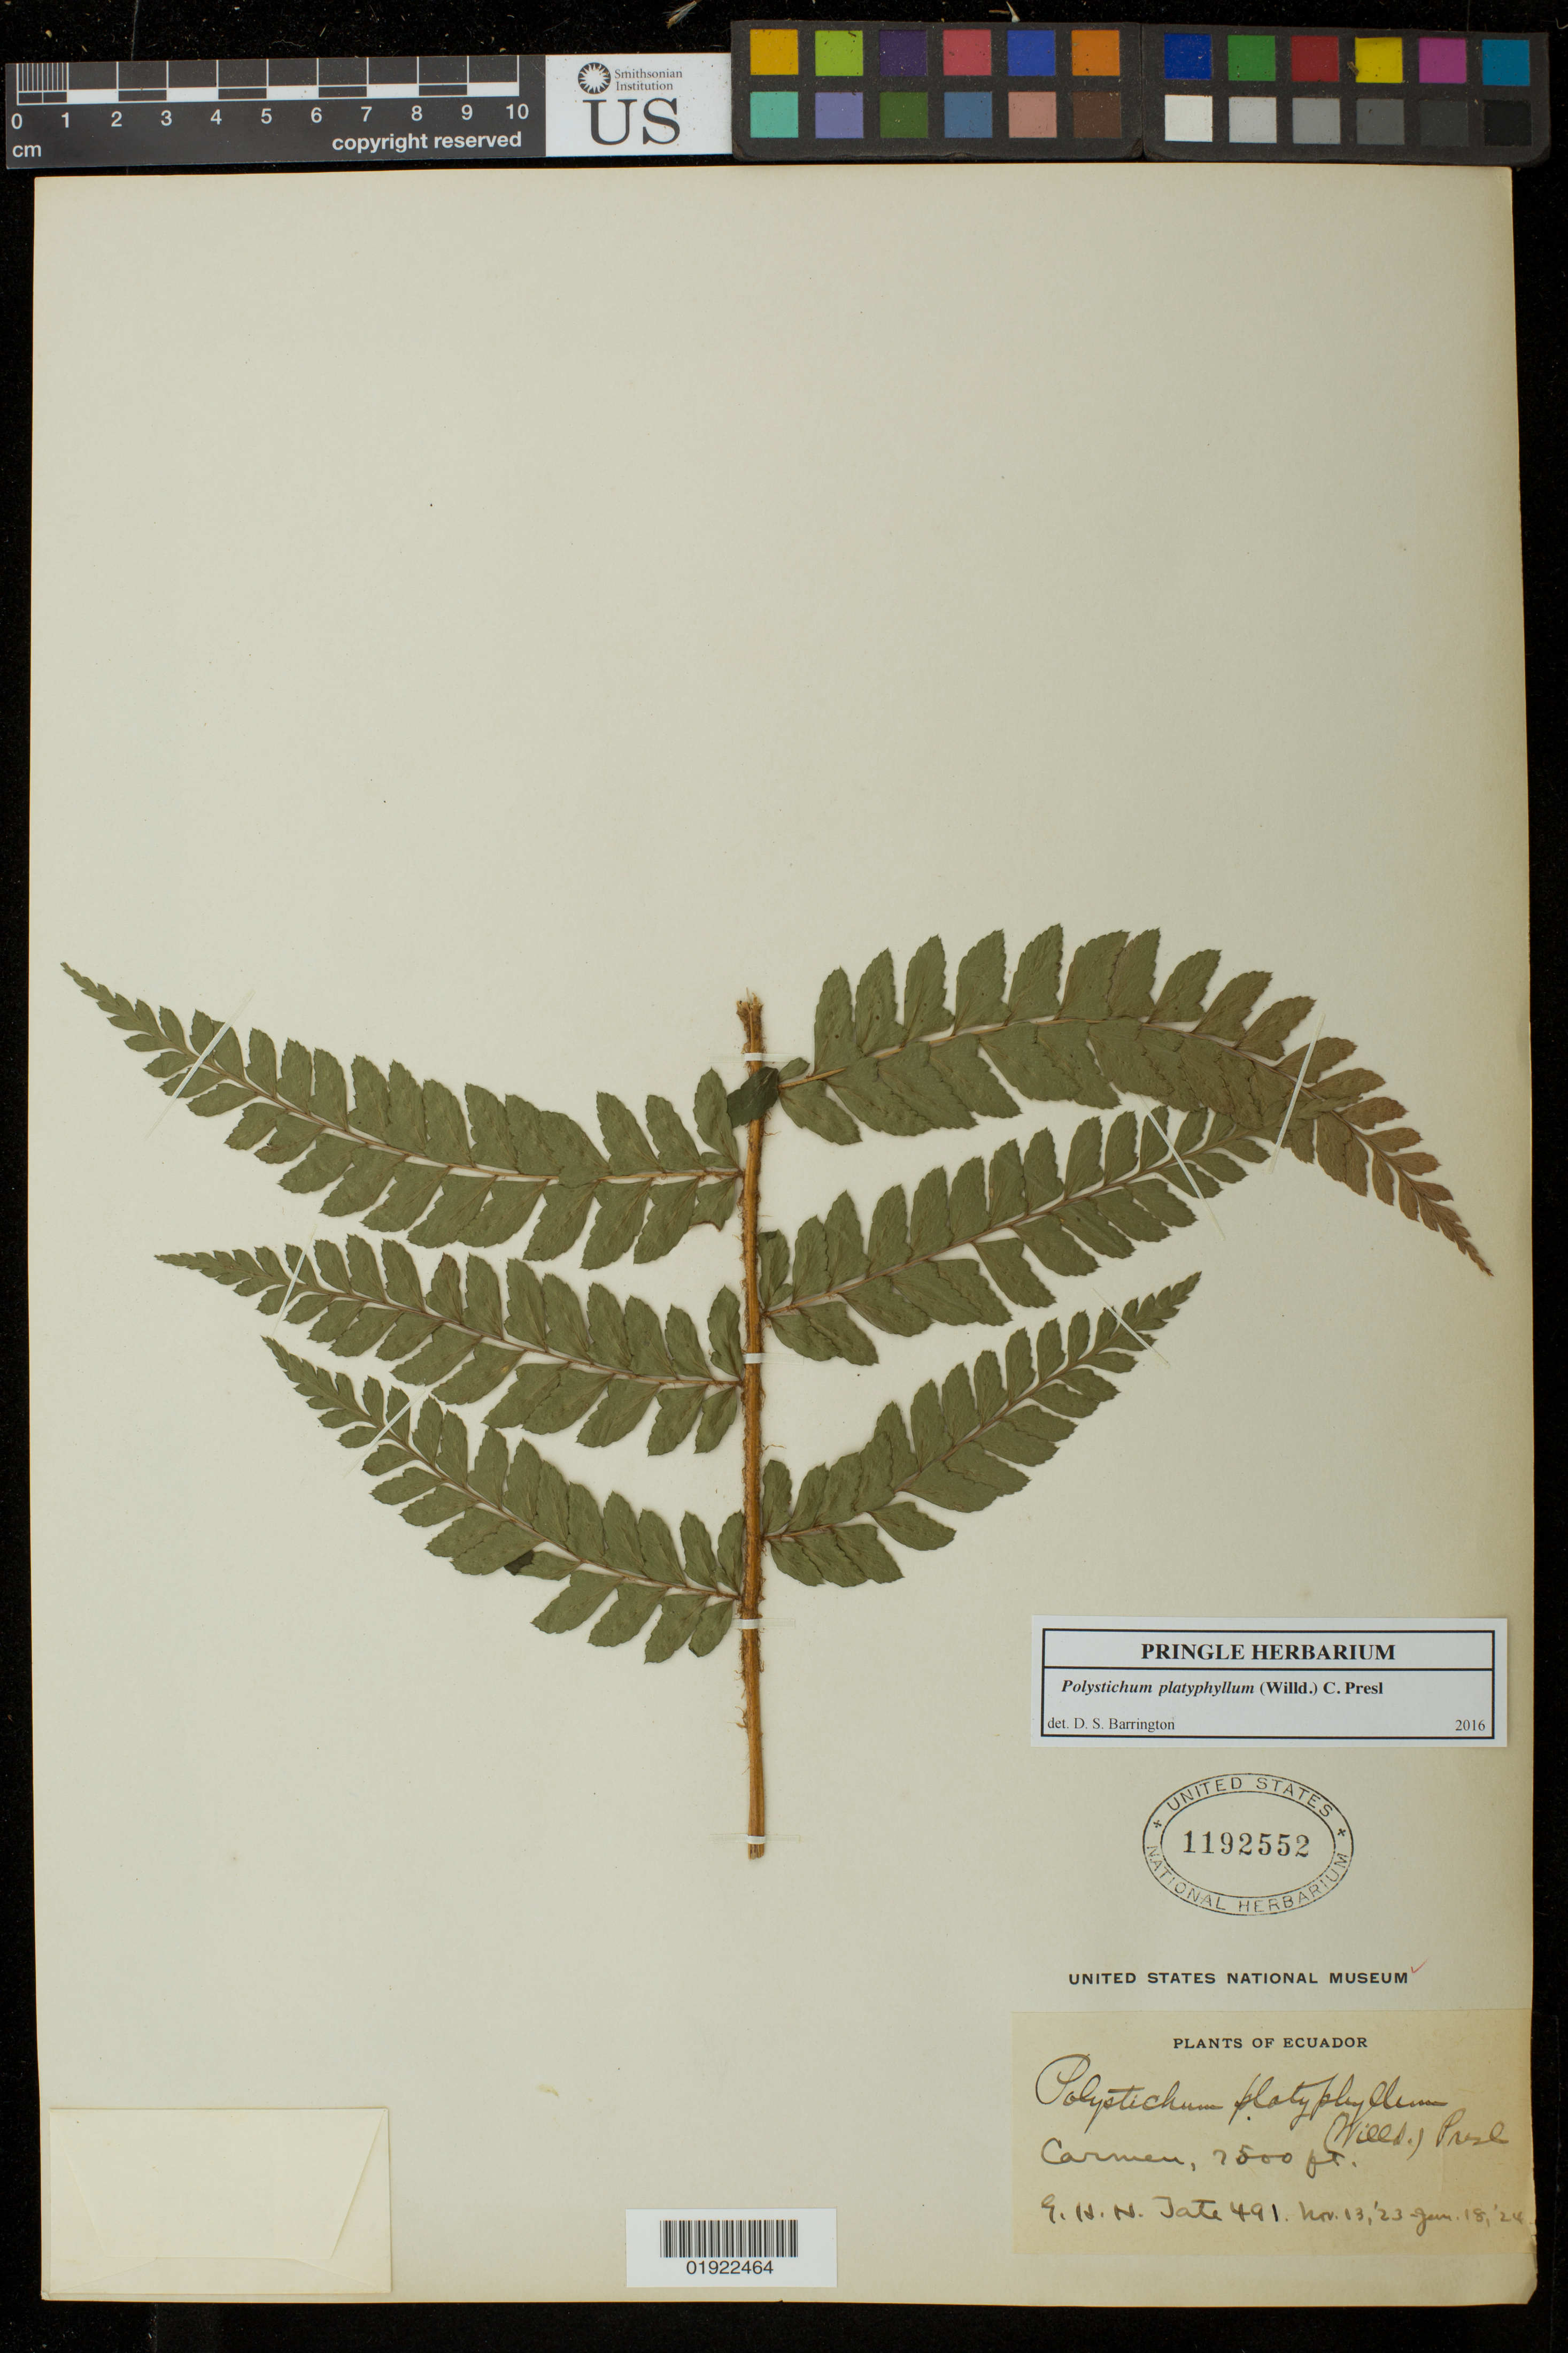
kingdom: Plantae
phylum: Tracheophyta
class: Polypodiopsida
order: Polypodiales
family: Dryopteridaceae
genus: Polystichum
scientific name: Polystichum platyphyllum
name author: (Willd.) C. Presl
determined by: Barrington, D. S., Curator (VT), University of Vermont (UNITED STATES)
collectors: G. Jate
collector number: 491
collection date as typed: Nov. 13, '23 - Jan. 18, 24'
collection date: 1923-11-13/1924-01-18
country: Ecuador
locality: Carmen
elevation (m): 2286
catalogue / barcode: US 1192552